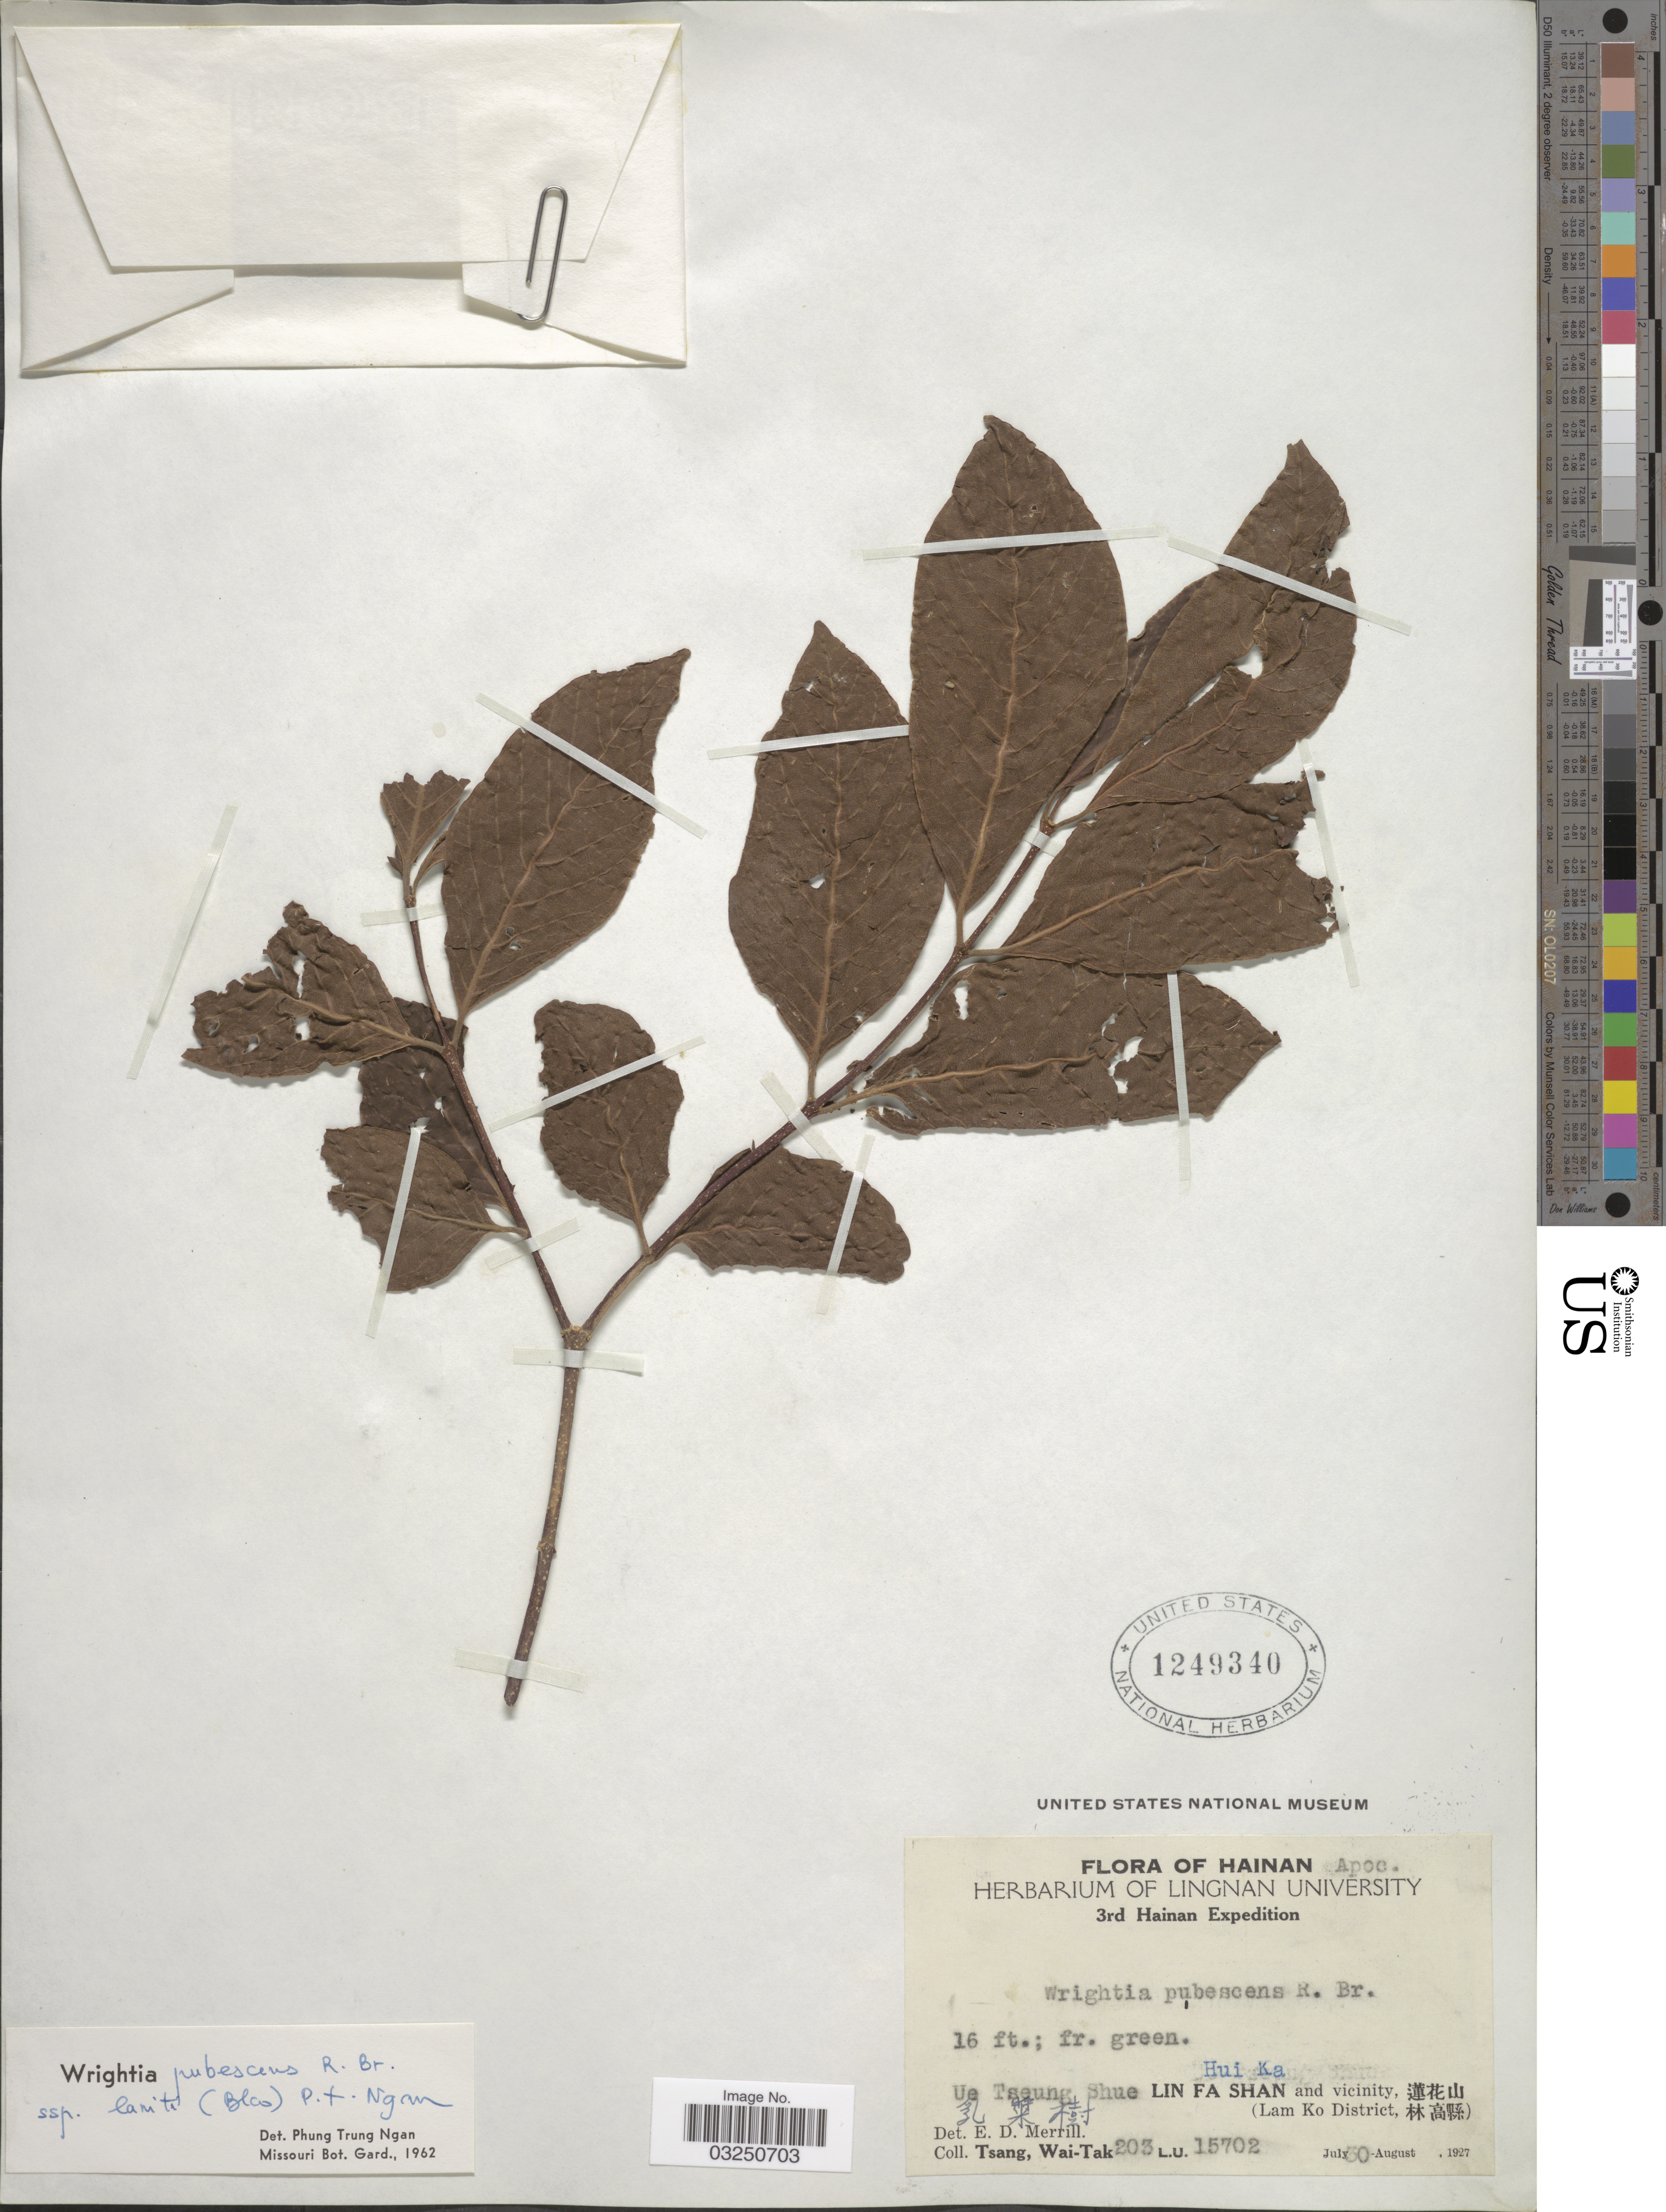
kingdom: Plantae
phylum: Tracheophyta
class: Magnoliopsida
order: Gentianales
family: Apocynaceae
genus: Wrightia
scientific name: Wrightia pubescens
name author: R. Br.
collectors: W. T. Tsang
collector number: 203 L.U. 15702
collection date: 1927-07-30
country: China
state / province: Hainan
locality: Hui Ka. Ue Tseung Shue, Lin Fa Shan and vicinity X, (Lam Ko District, X).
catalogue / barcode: US 1249340